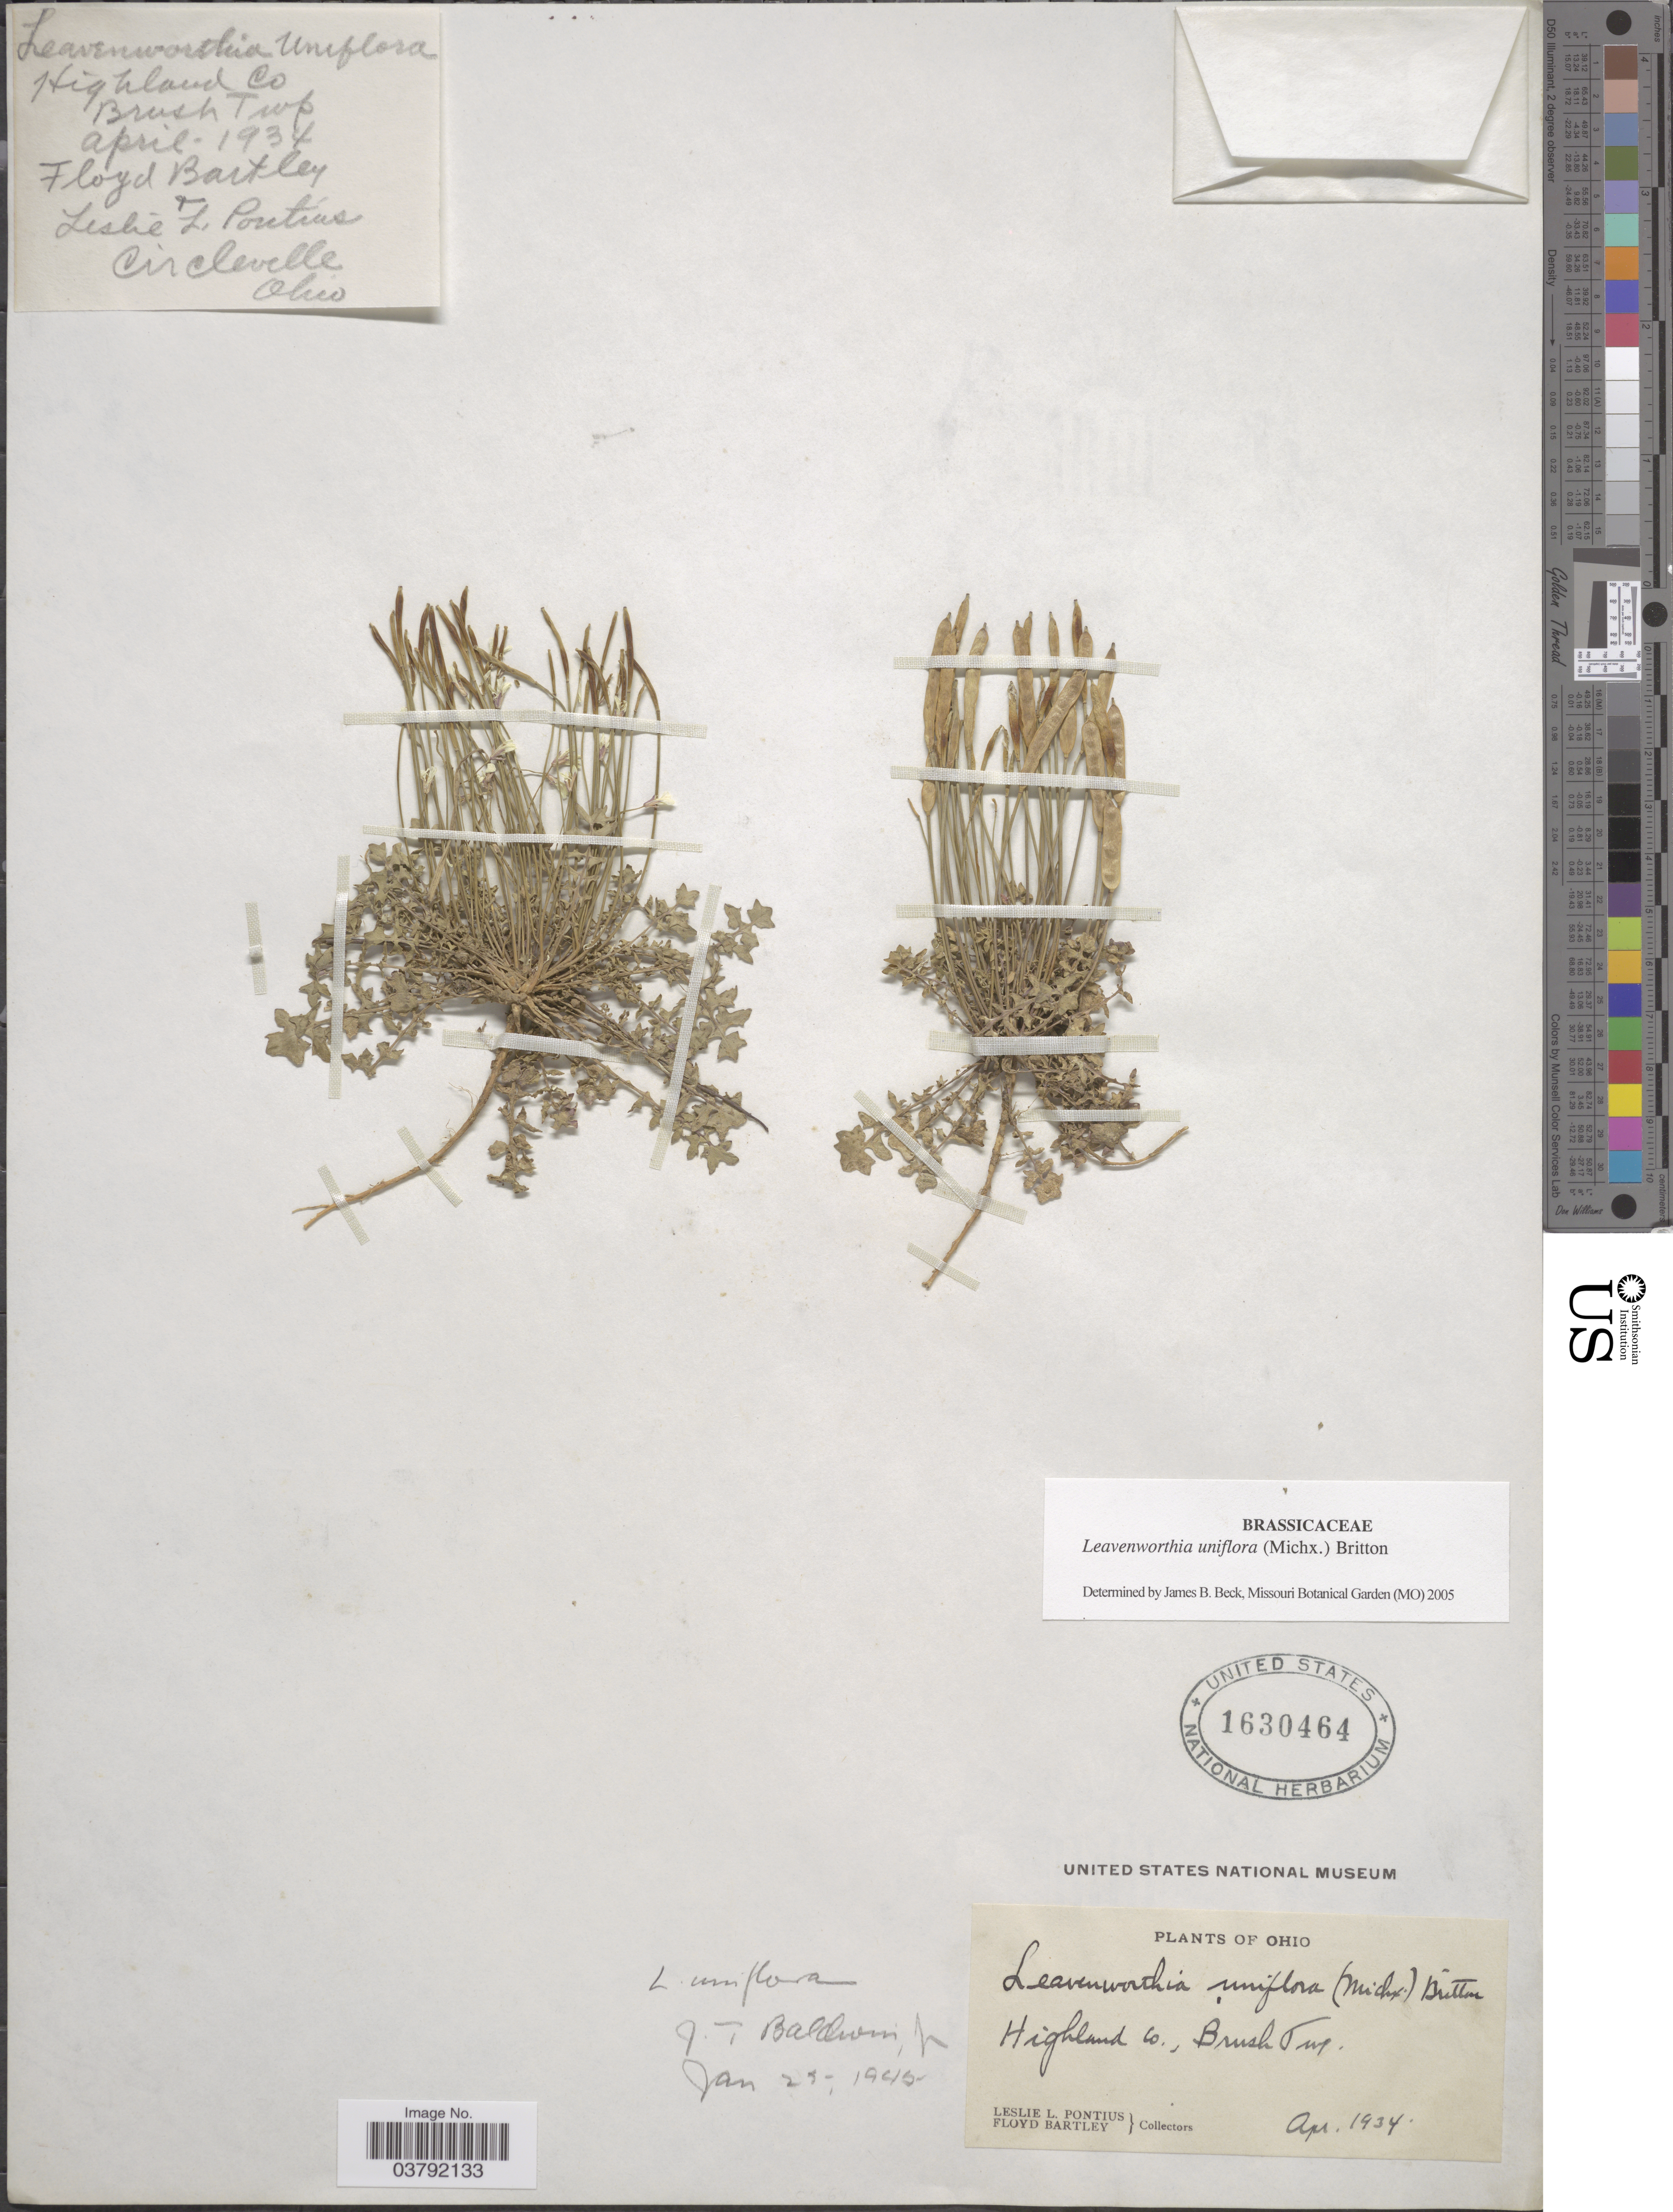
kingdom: Plantae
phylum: Tracheophyta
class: Magnoliopsida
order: Brassicales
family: Brassicaceae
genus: Leavenworthia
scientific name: Leavenworthia uniflora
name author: (Michx.) Britton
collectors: L. Pontius & F. Bartley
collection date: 1934-04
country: United States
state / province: Ohio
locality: Highland Co., Brush Twp.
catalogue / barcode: US 1630464